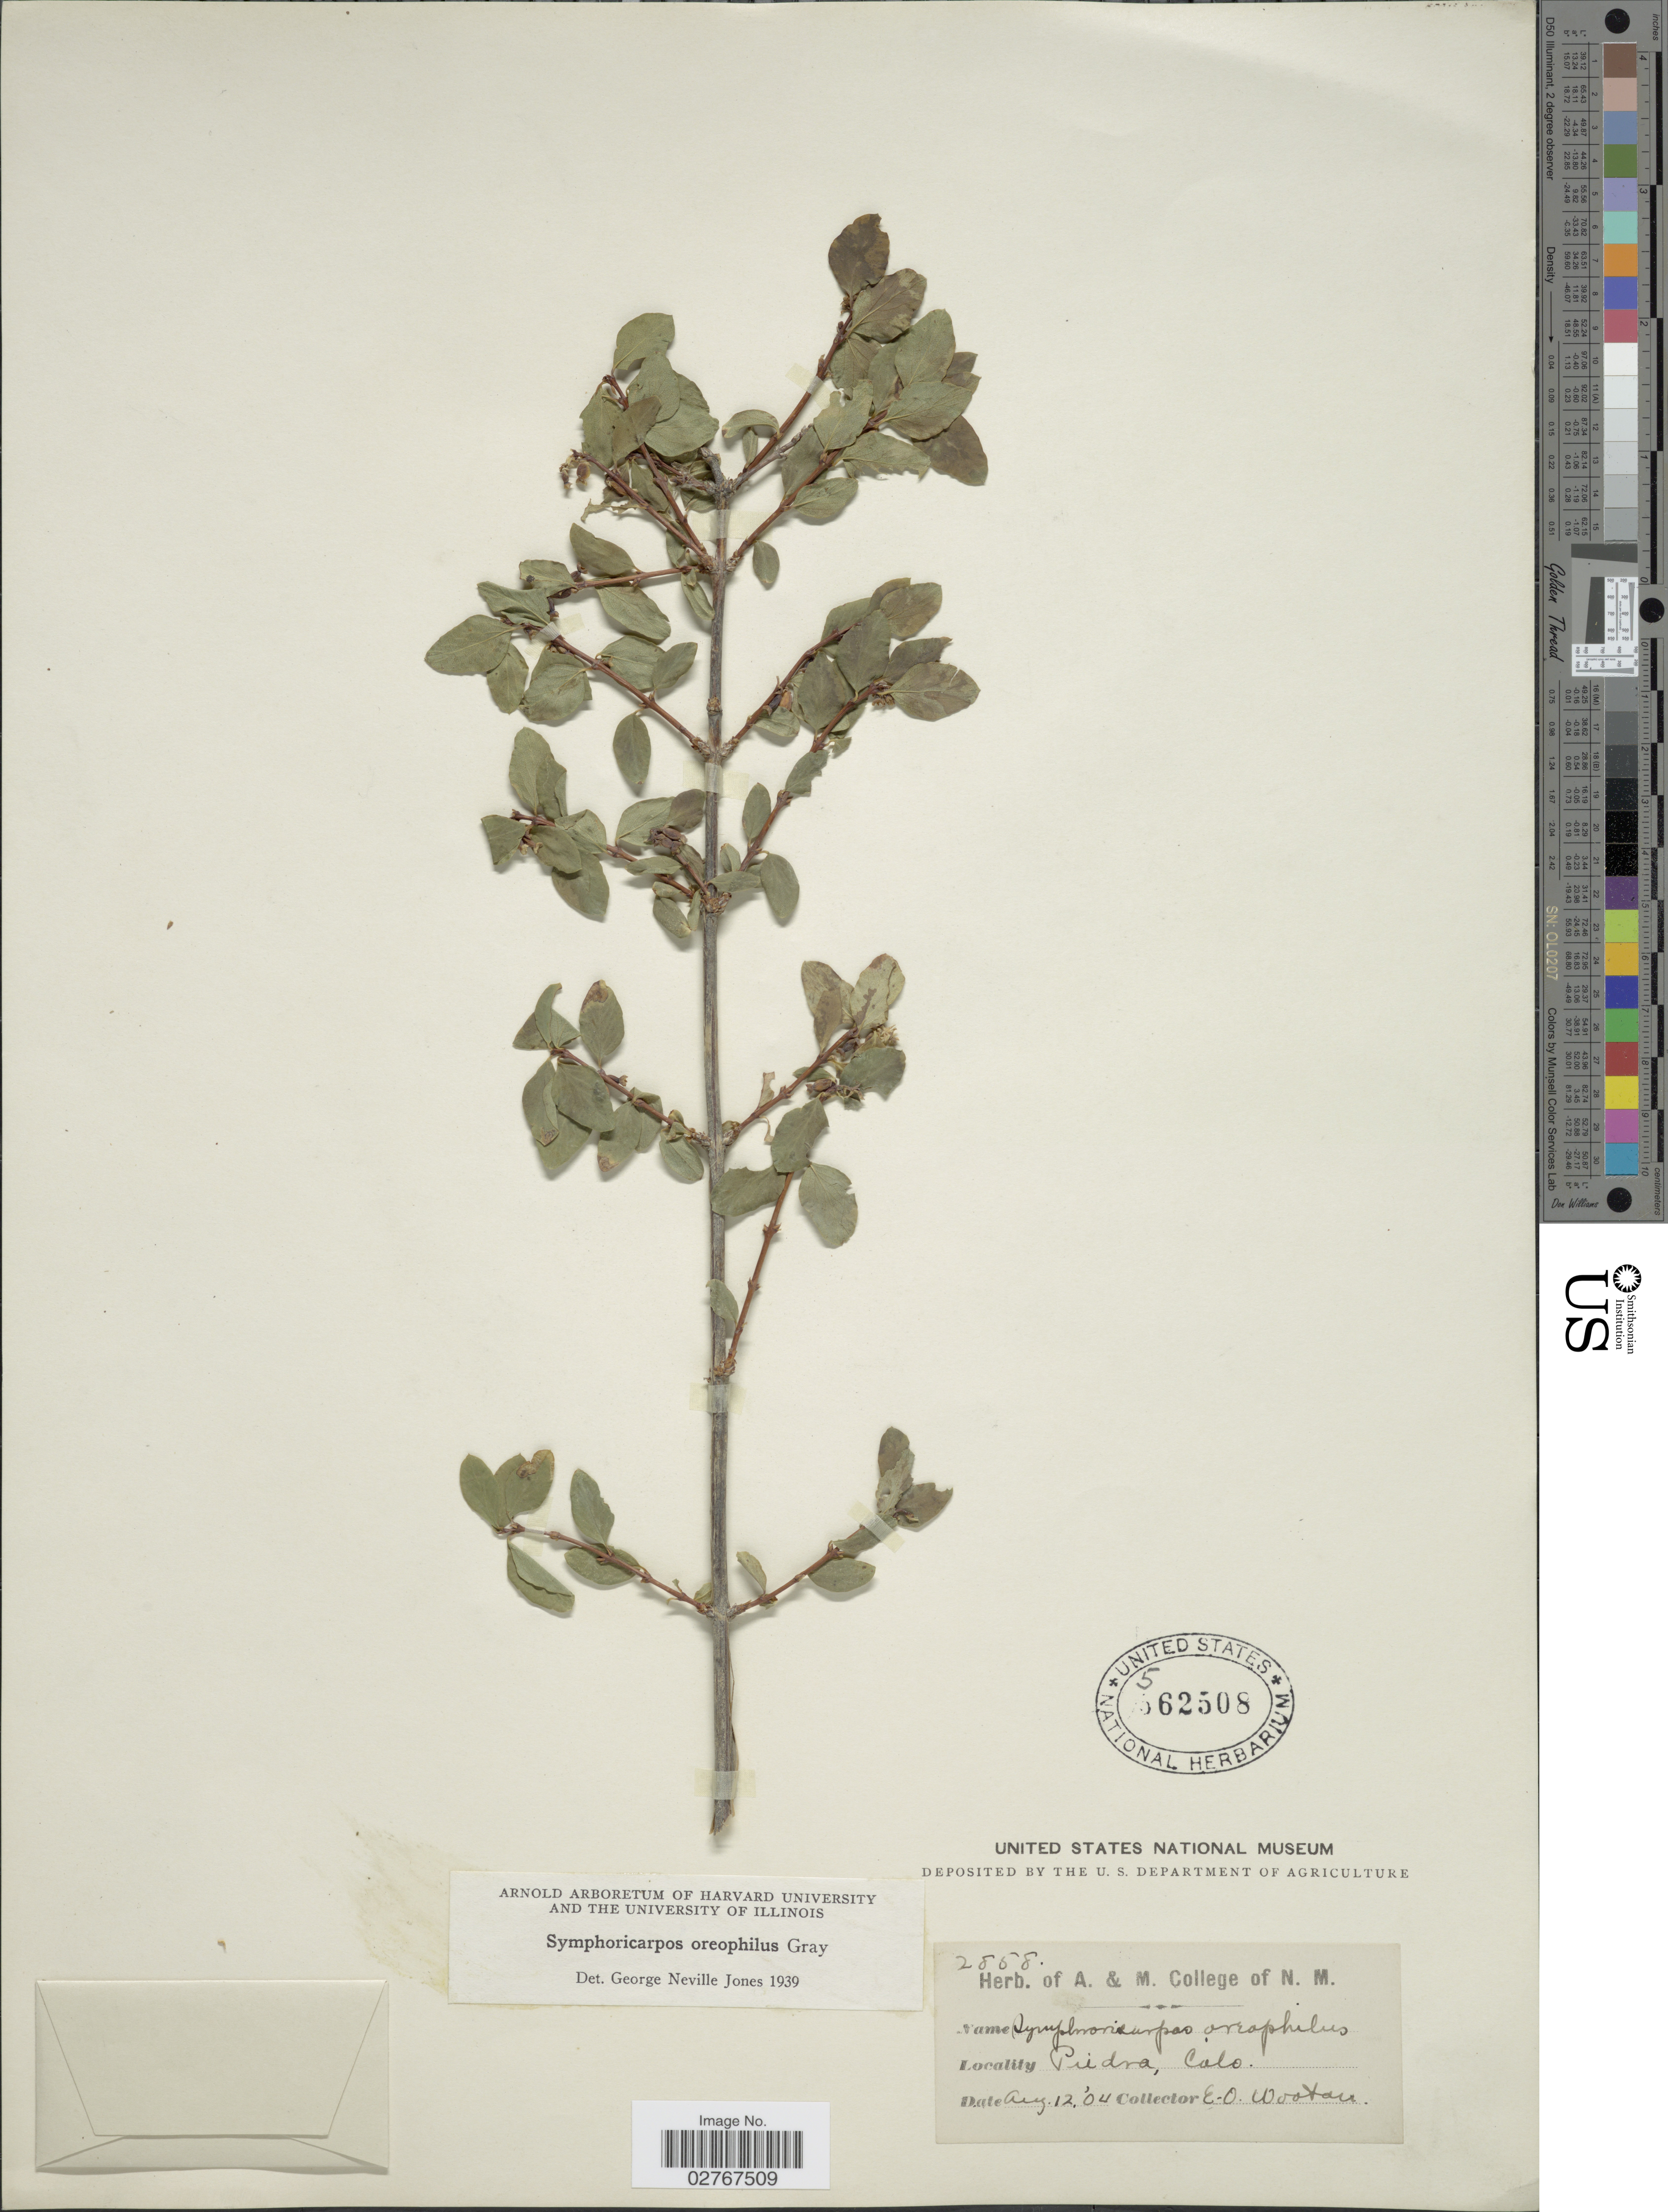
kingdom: Plantae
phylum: Tracheophyta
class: Magnoliopsida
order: Dipsacales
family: Caprifoliaceae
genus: Symphoricarpos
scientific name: Symphoricarpos oreophilus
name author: A. Gray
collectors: E. O. Wooton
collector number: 2858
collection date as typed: Transcribed d/m/y: 12/8/4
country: United States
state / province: Colorado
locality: Piedra, Colo.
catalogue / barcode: US 562508